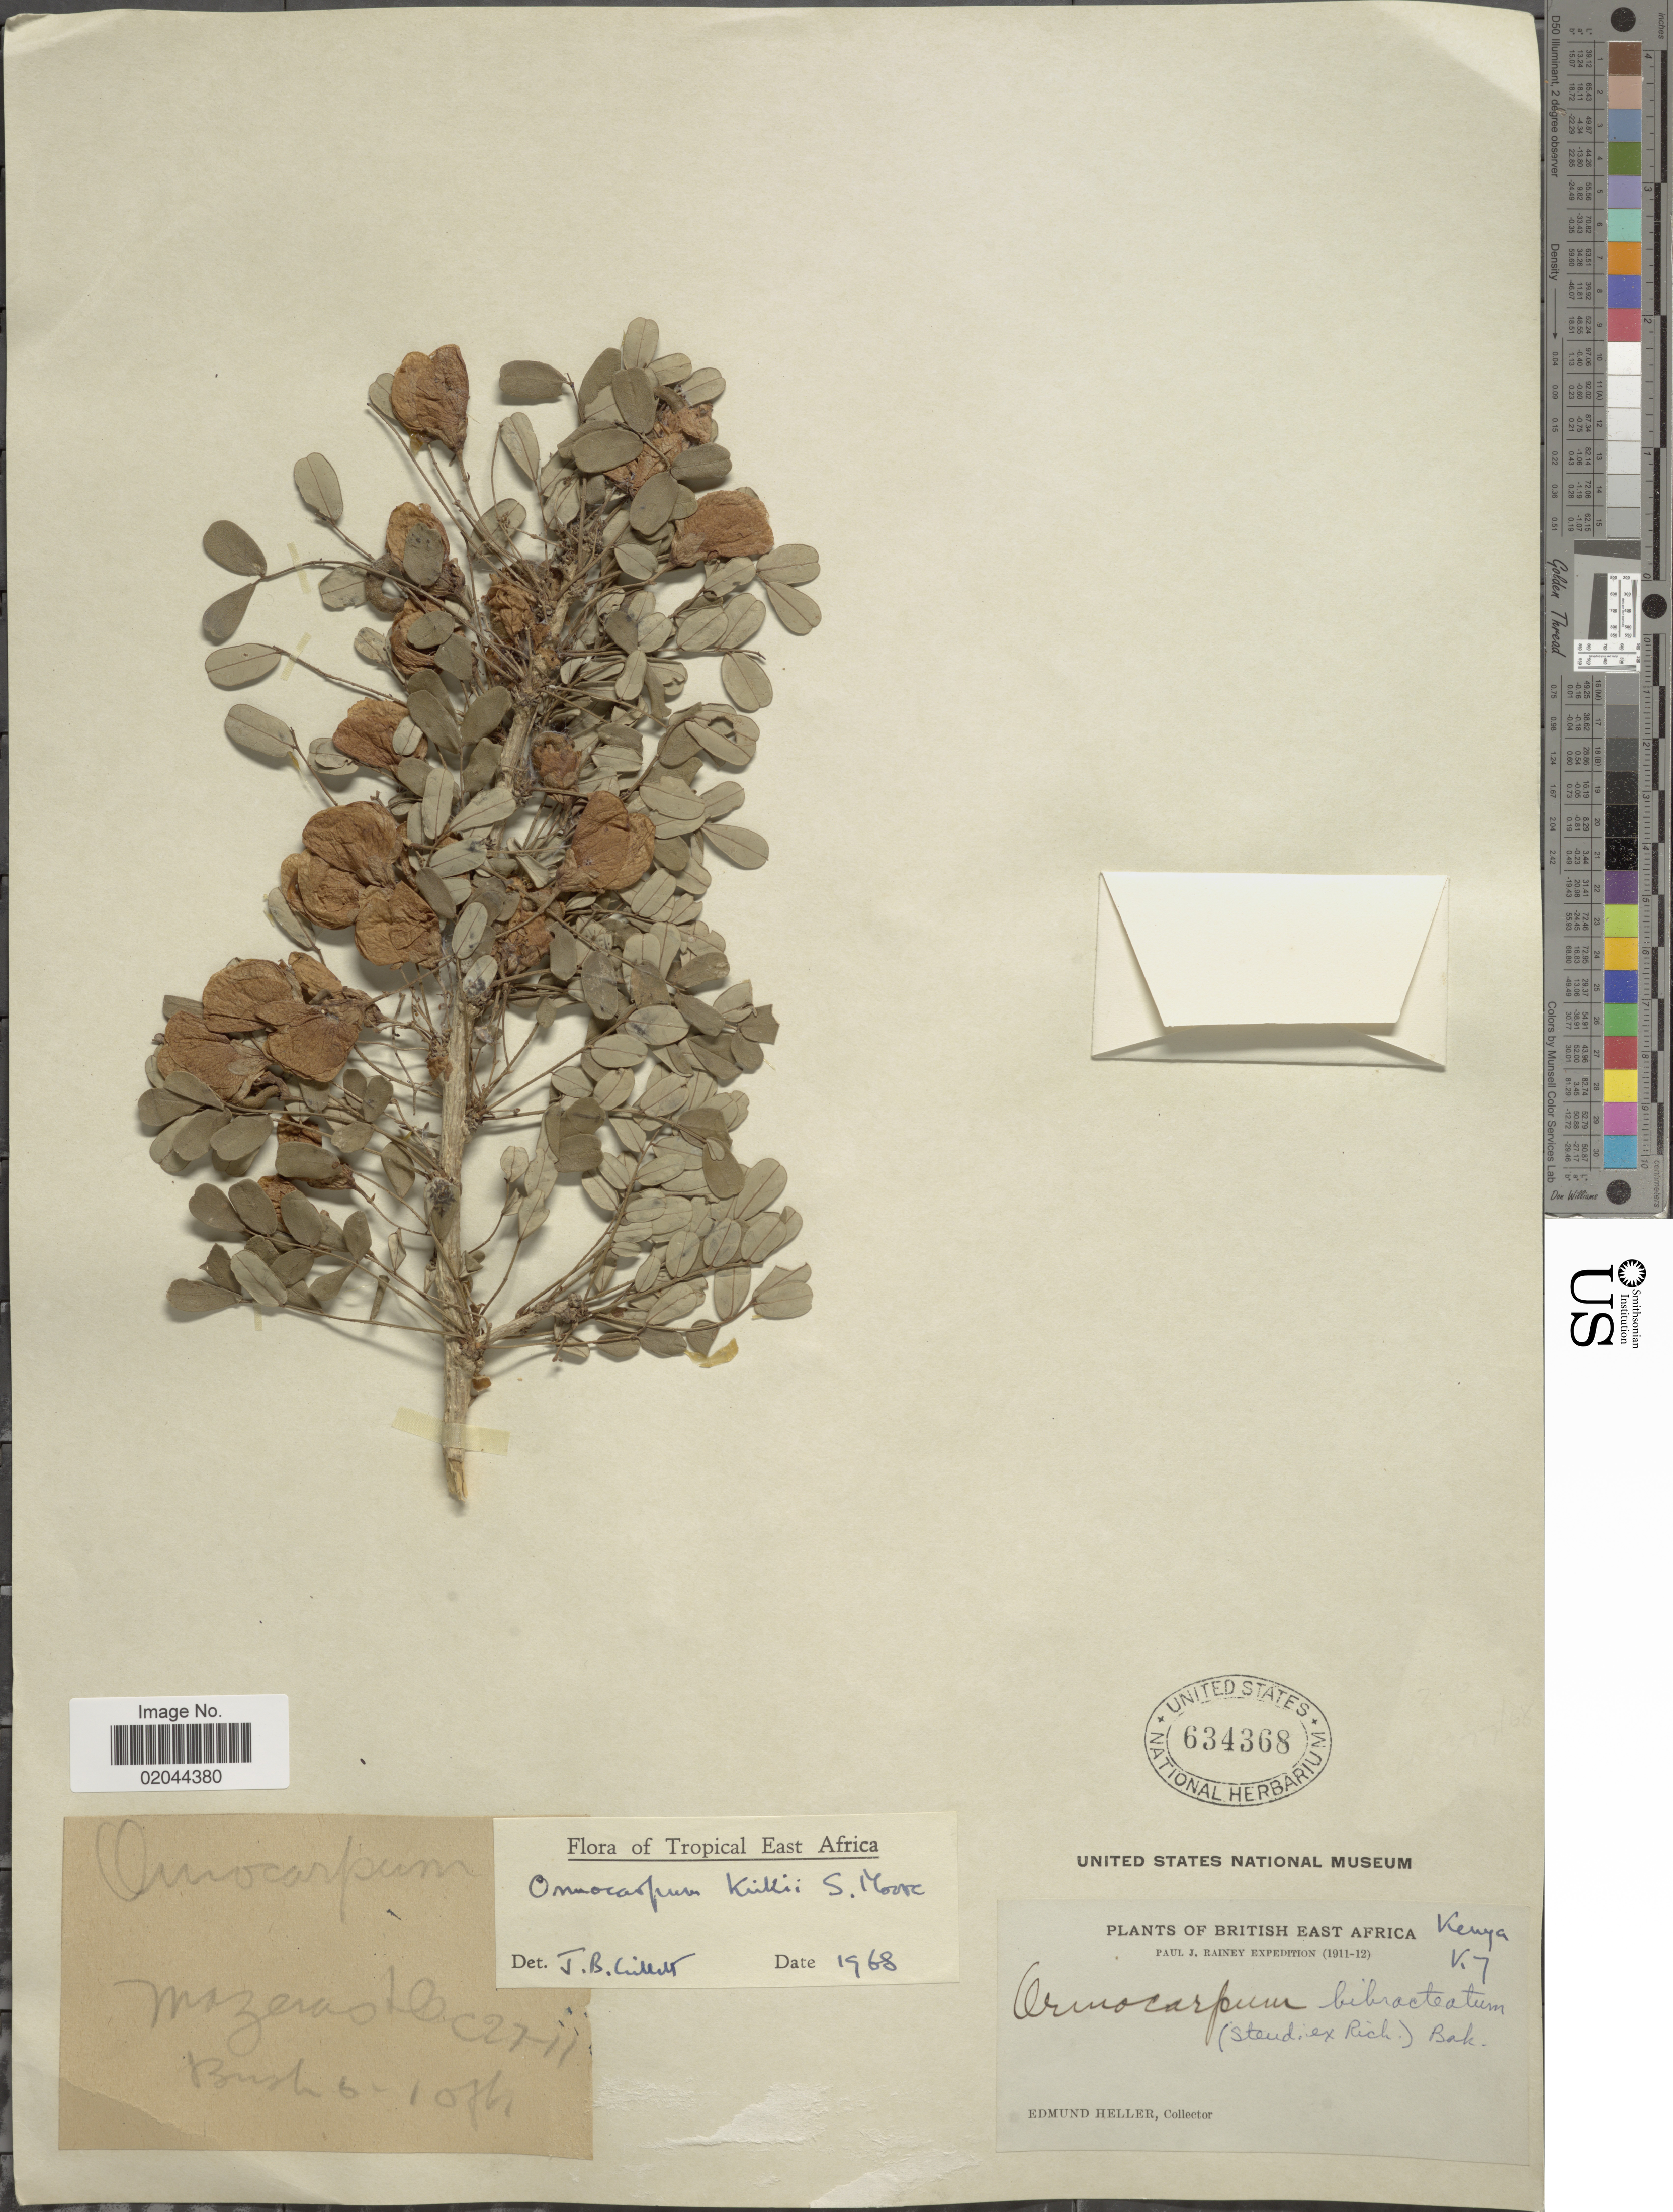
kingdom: Plantae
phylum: Tracheophyta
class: Magnoliopsida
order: Fabales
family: Fabaceae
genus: Ormocarpum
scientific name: Ormocarpum kirkii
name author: S. Moore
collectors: E. Heller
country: Kenya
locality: British East Africa, Mazeras teco [interpreted]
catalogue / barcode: US 634368